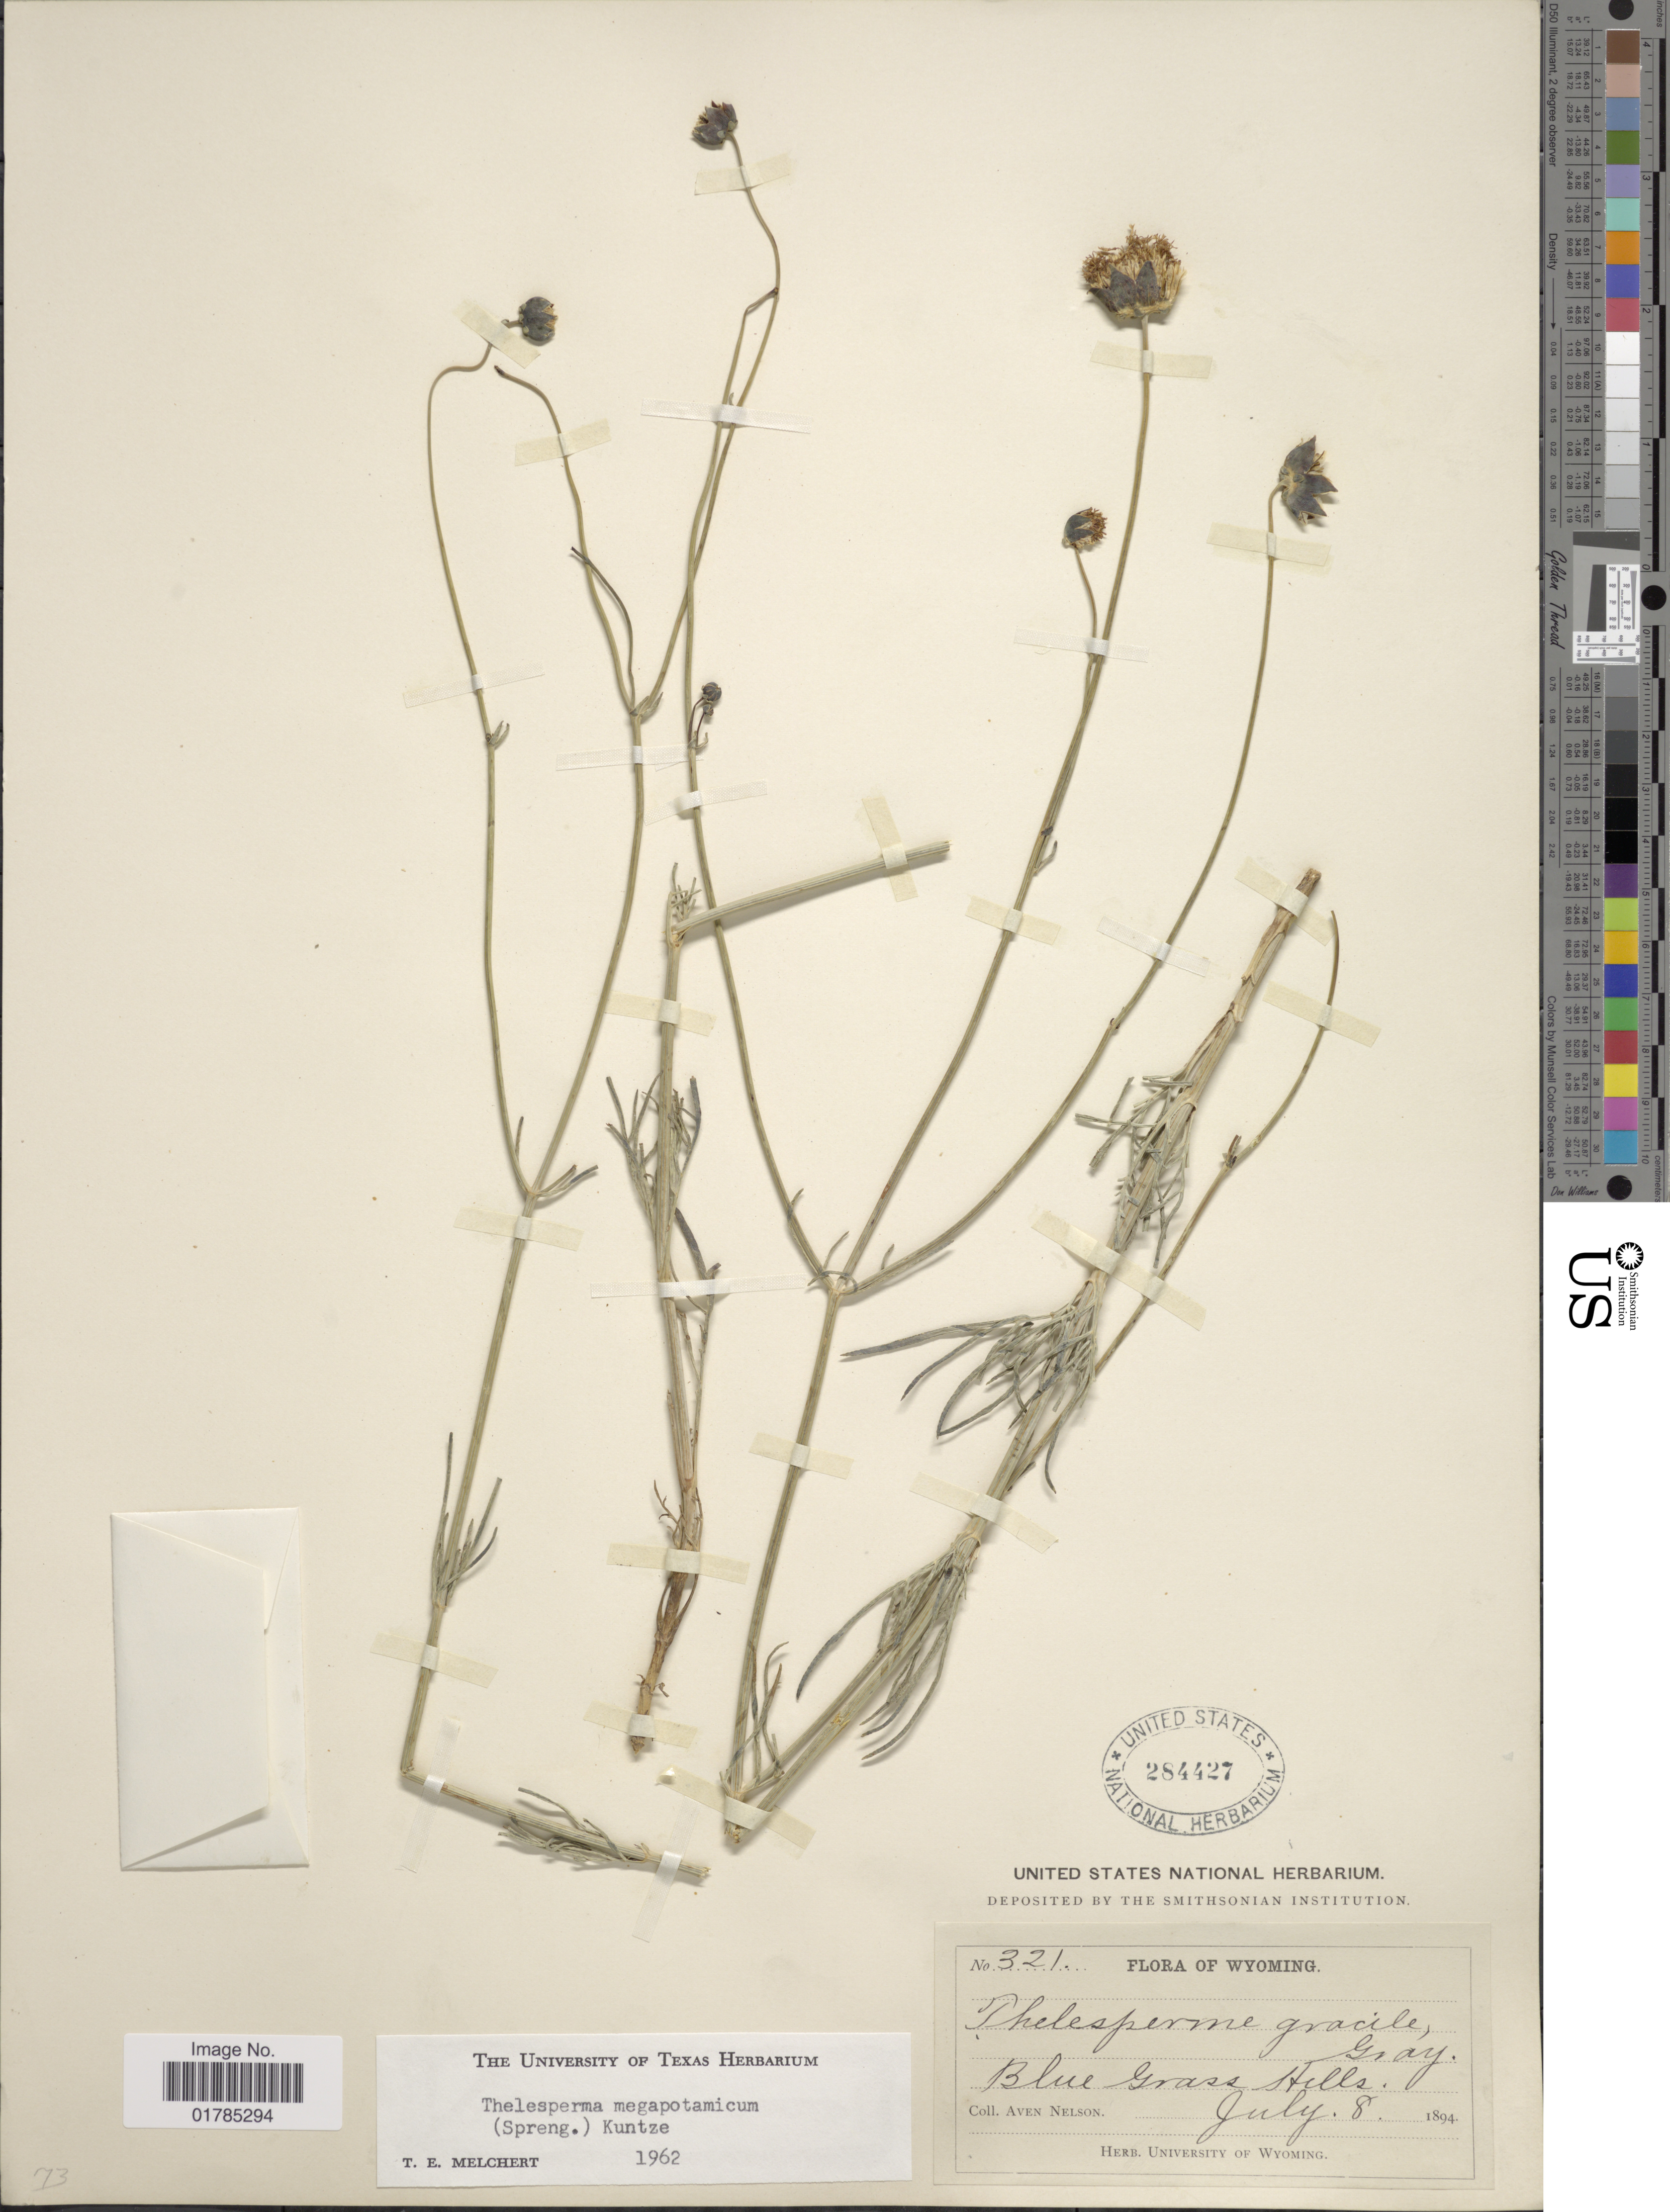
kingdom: Plantae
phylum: Tracheophyta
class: Magnoliopsida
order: Asterales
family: Asteraceae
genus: Thelesperma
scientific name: Thelesperma megapotamicum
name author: (Spreng.) Herter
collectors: A. Nelson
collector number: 321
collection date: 1894-07-08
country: United States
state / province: Wyoming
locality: Blue Grass Hills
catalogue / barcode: US 284427